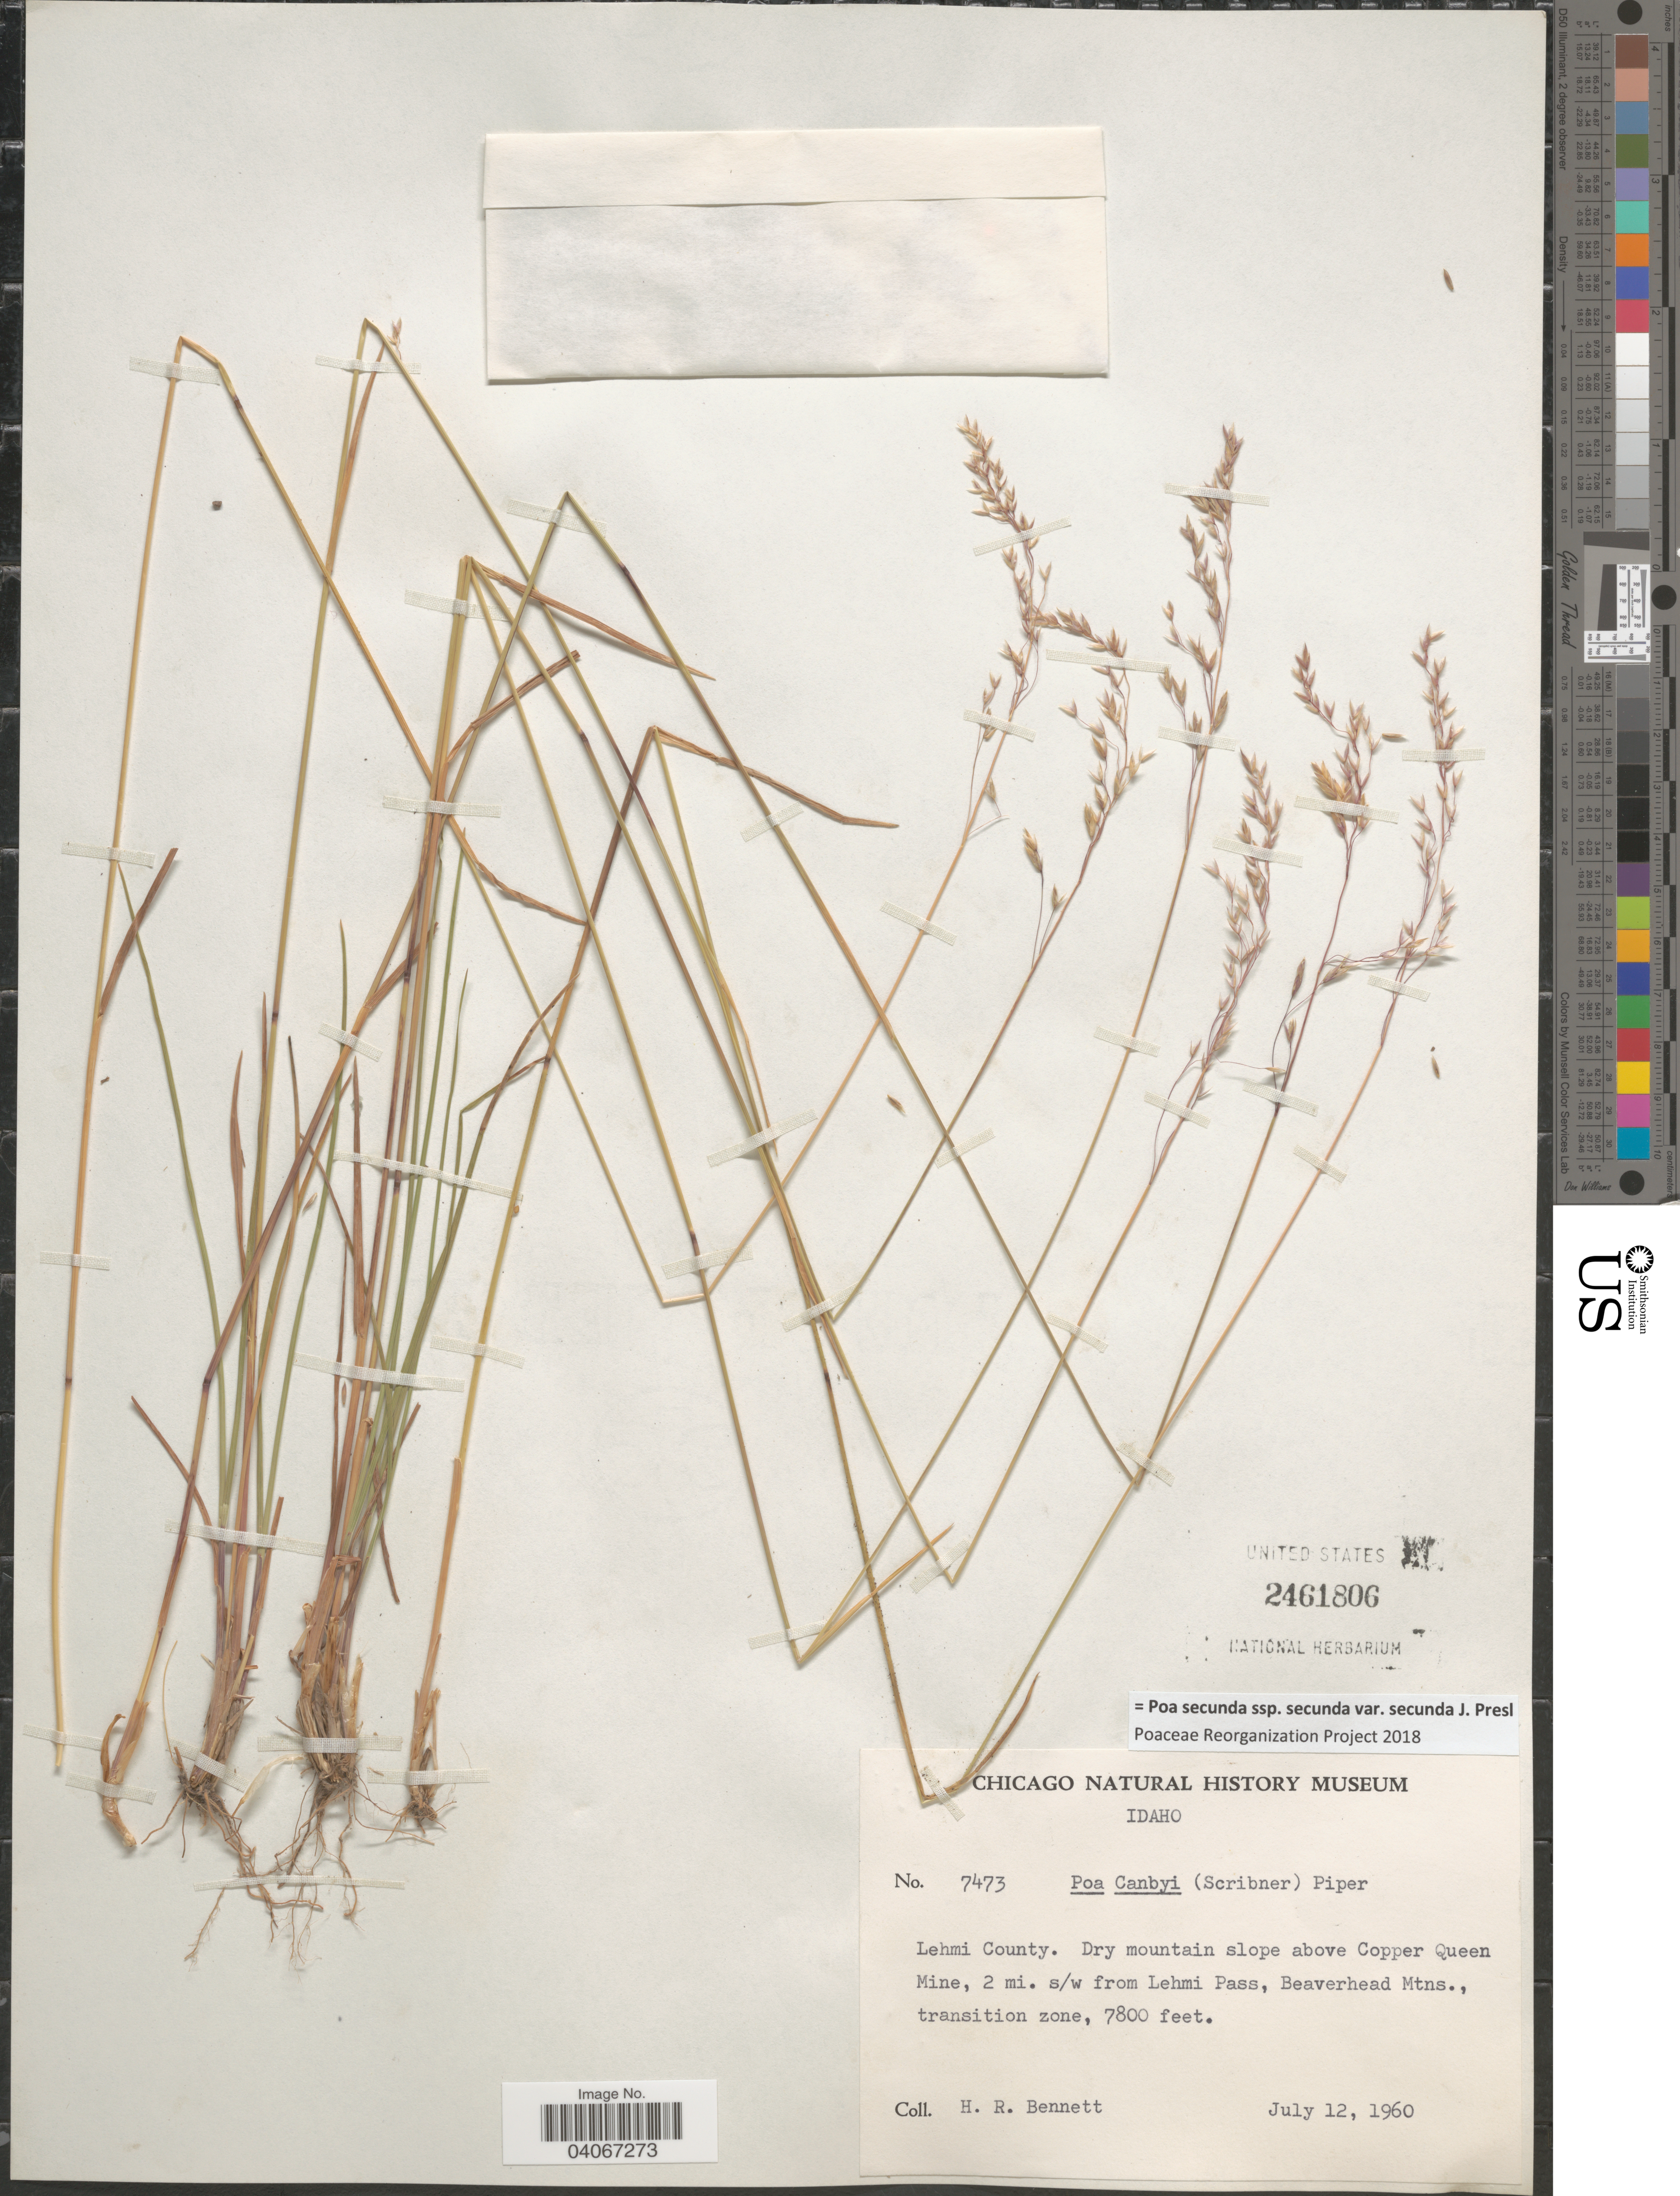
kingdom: Plantae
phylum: Tracheophyta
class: Liliopsida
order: Poales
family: Poaceae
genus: Poa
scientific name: Poa secunda subsp. secunda var. secunda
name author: J. Presl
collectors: H. R. Bennett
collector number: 7473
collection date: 1960-07-12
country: United States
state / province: Idaho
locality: Lemhi County. Dry mountain slope above Copper Queen Mine, 2 mi. s/w from Lemhi Pass, Beaverhead Mtns., transition zone.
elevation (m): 2377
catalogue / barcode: US 2461806